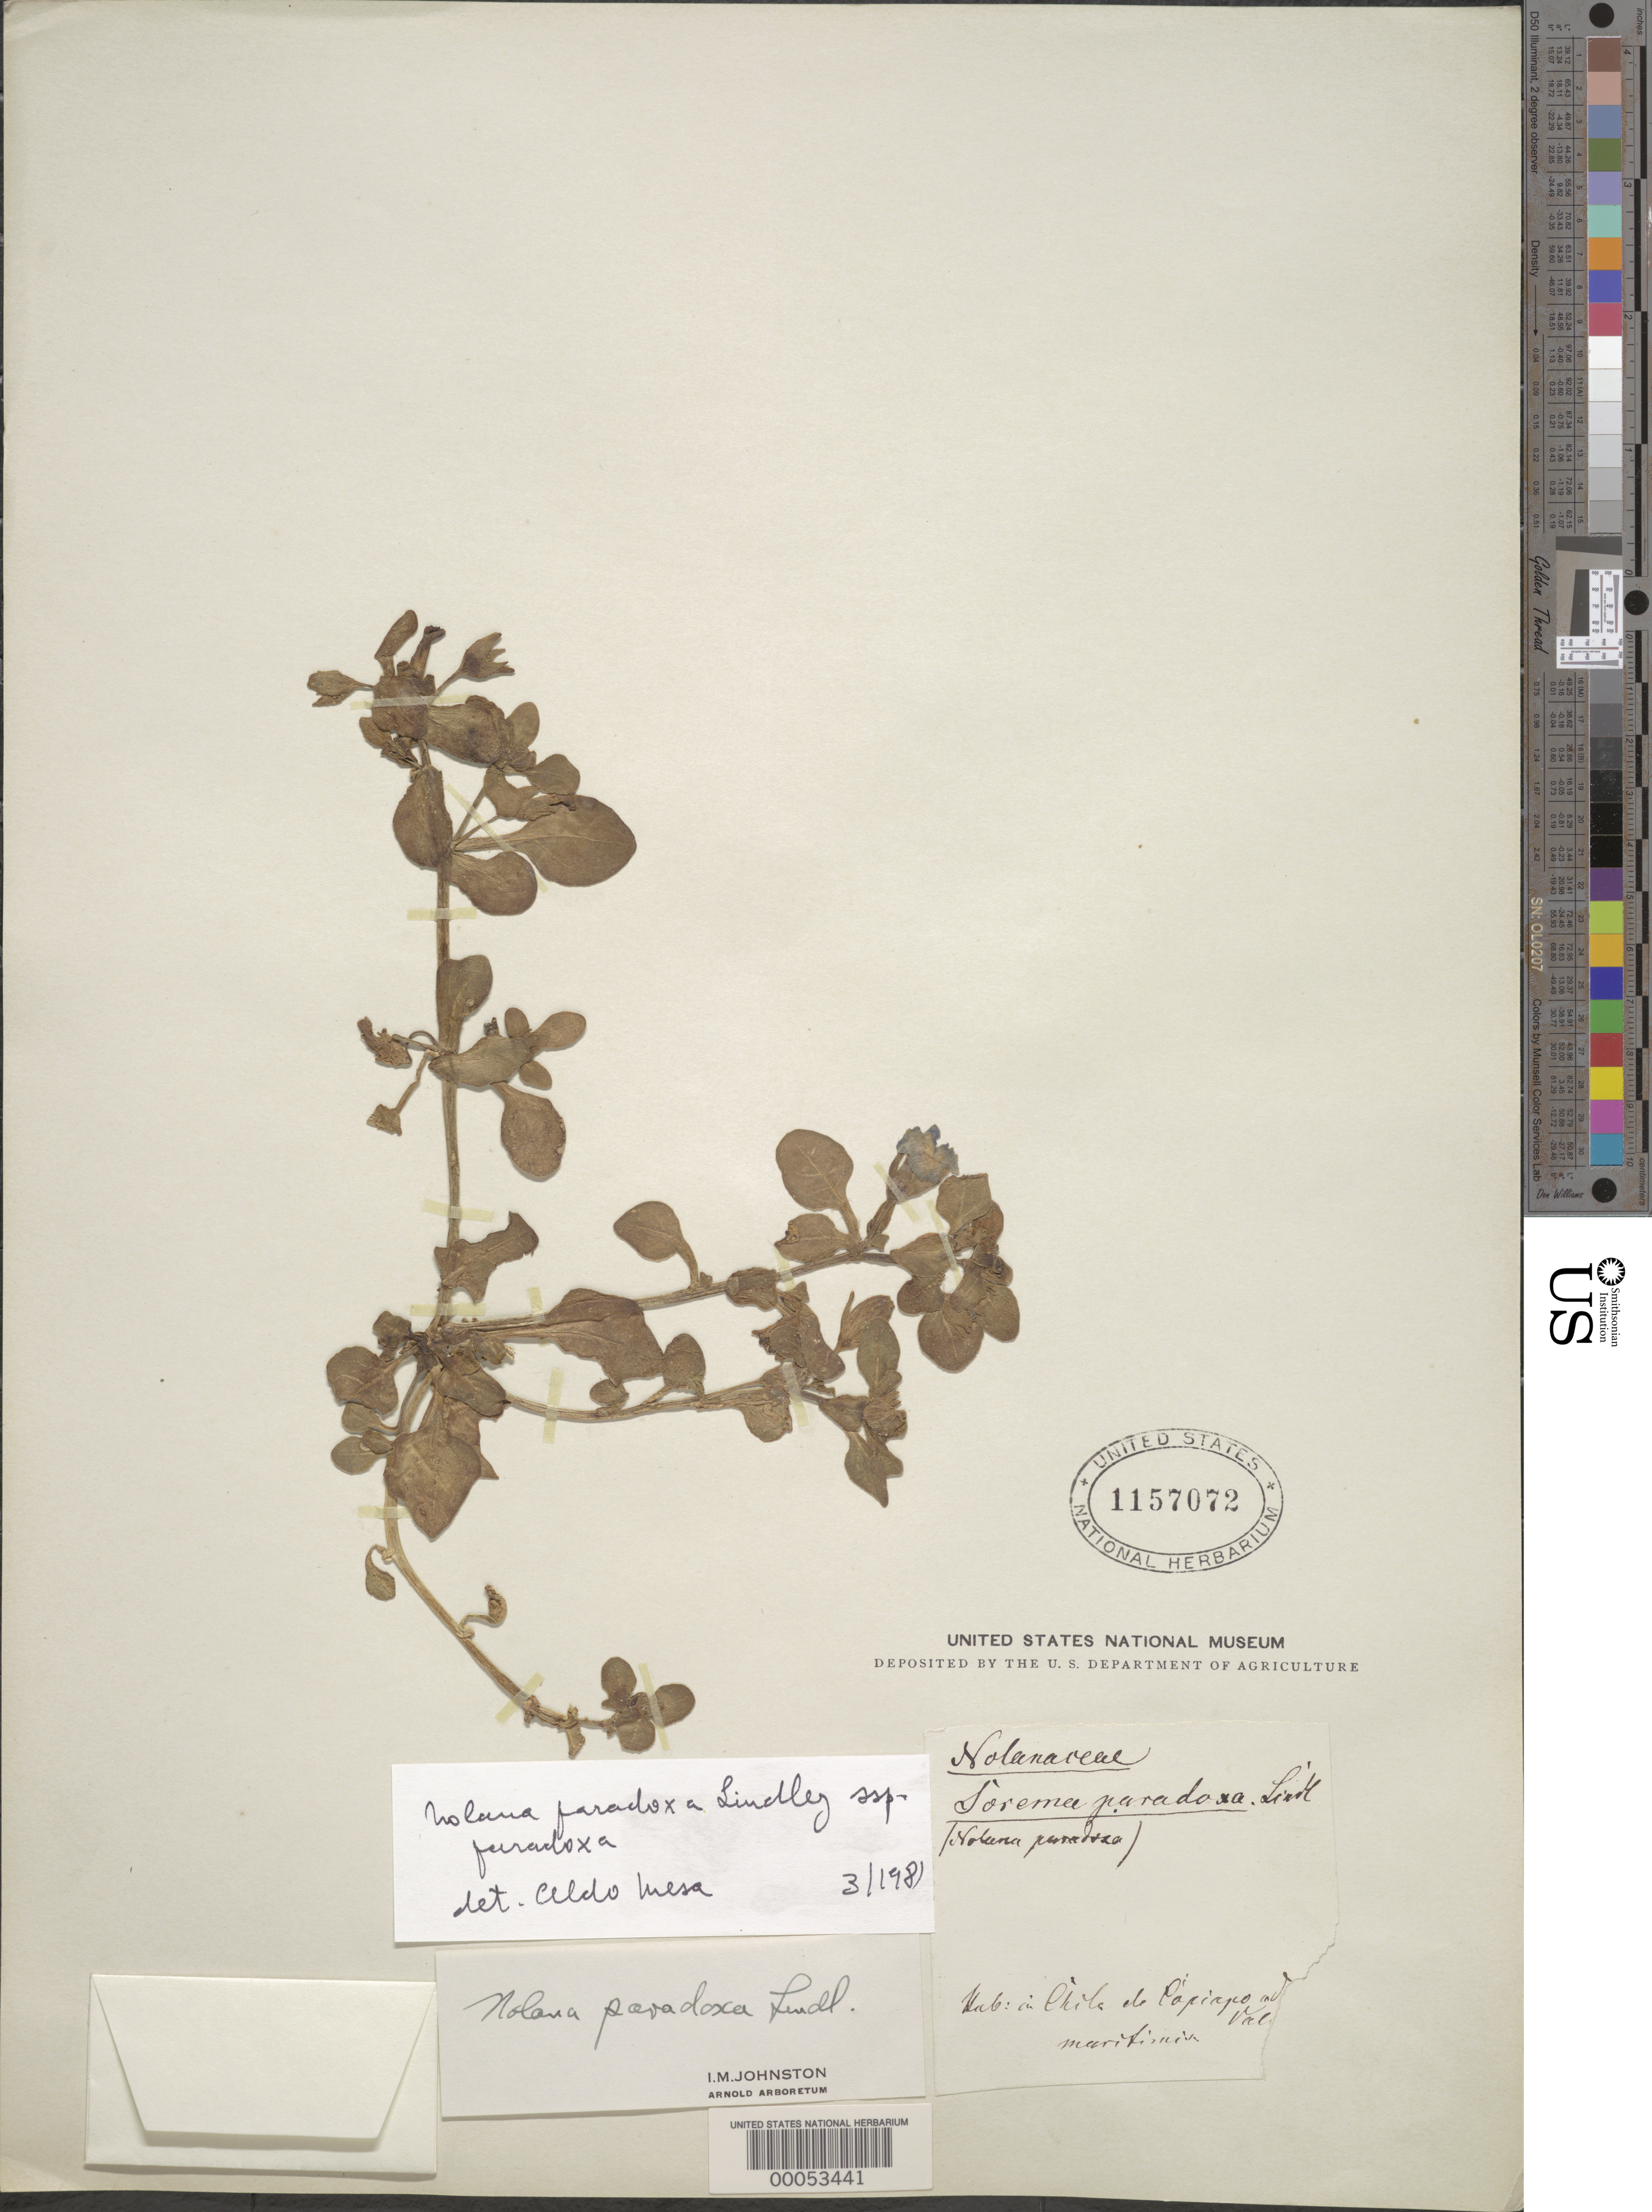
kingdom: Plantae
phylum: Tracheophyta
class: Magnoliopsida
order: Solanales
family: Solanaceae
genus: Nolana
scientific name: Nolana paradoxa subsp. paradoxa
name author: Lindl.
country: Chile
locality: Copiapó ad [illegible]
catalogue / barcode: US 1157072